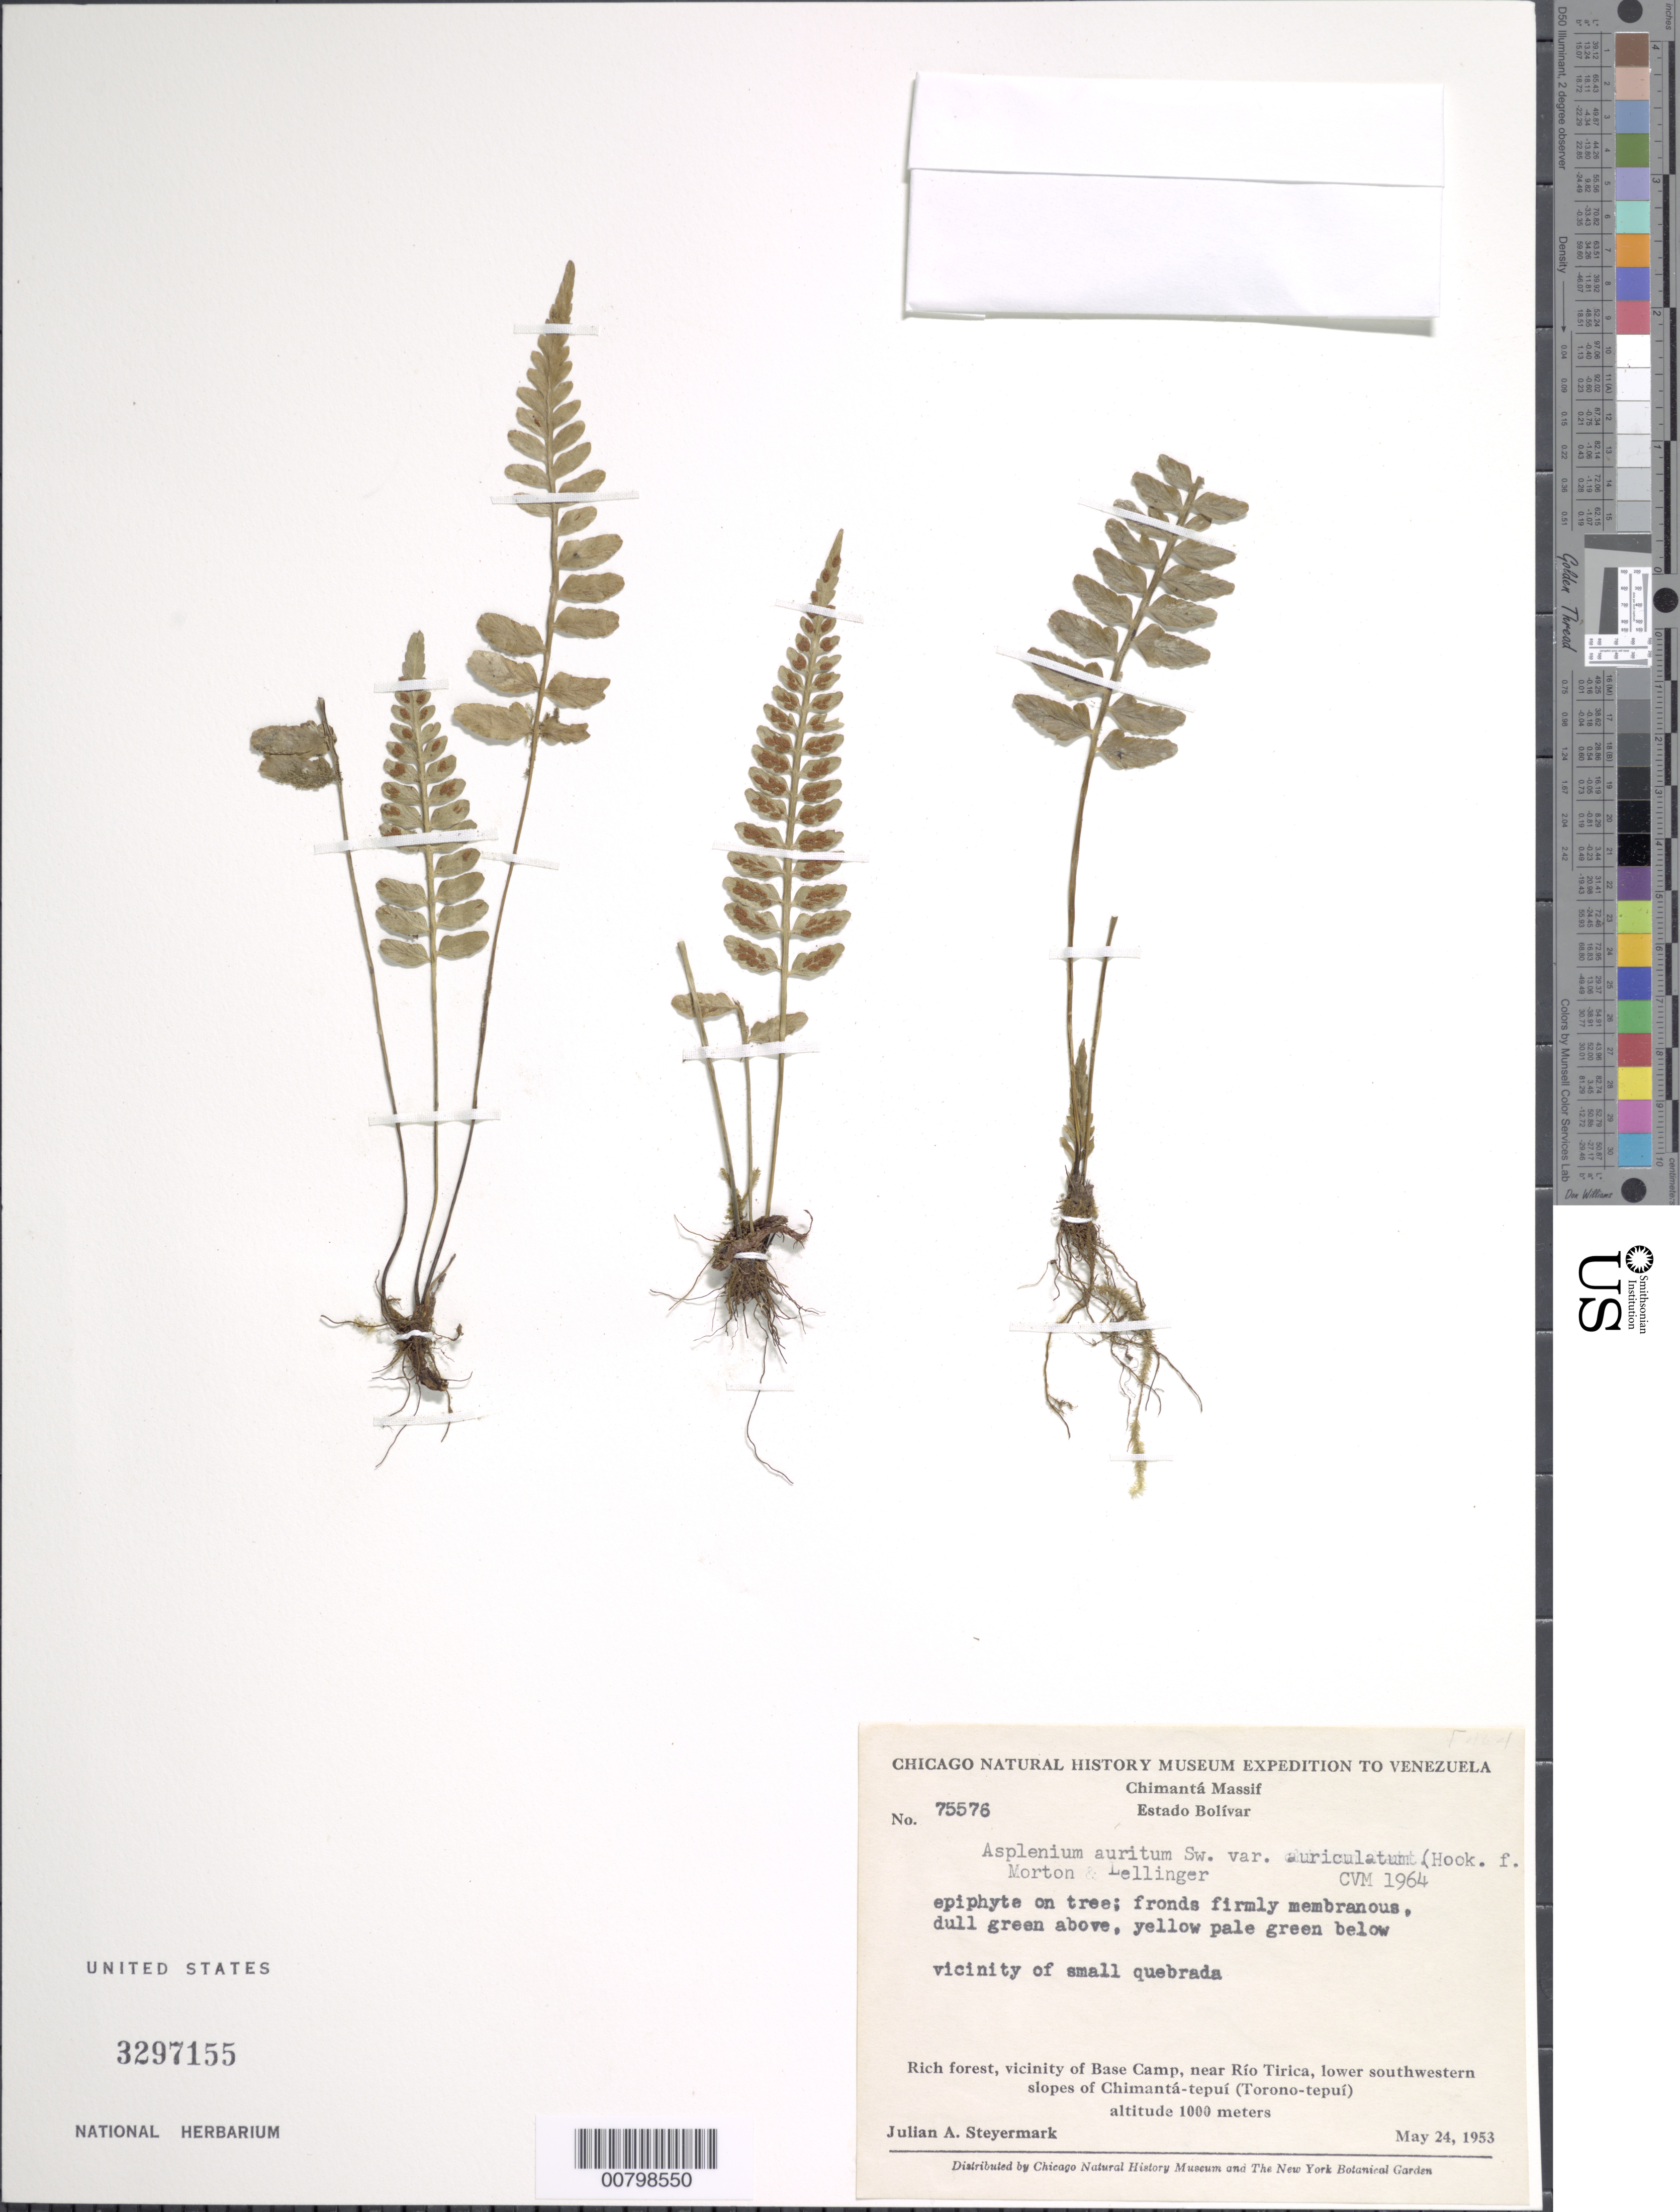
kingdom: Plantae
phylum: Tracheophyta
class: Polypodiopsida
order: Polypodiales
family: Aspleniaceae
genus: Asplenium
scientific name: Asplenium auritum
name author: Sw.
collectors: J. Steyermark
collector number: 75576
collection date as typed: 24-May-53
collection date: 1953-05-24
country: Venezuela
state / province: Bolívar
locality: Chimantá-tepuí (Torono-tepuí), Chimantá Massif, near Río Tirica, lower SW slopes of tepuí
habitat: Rich forest, vicinity of small quebrada, on tree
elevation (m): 1000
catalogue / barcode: US 3297155